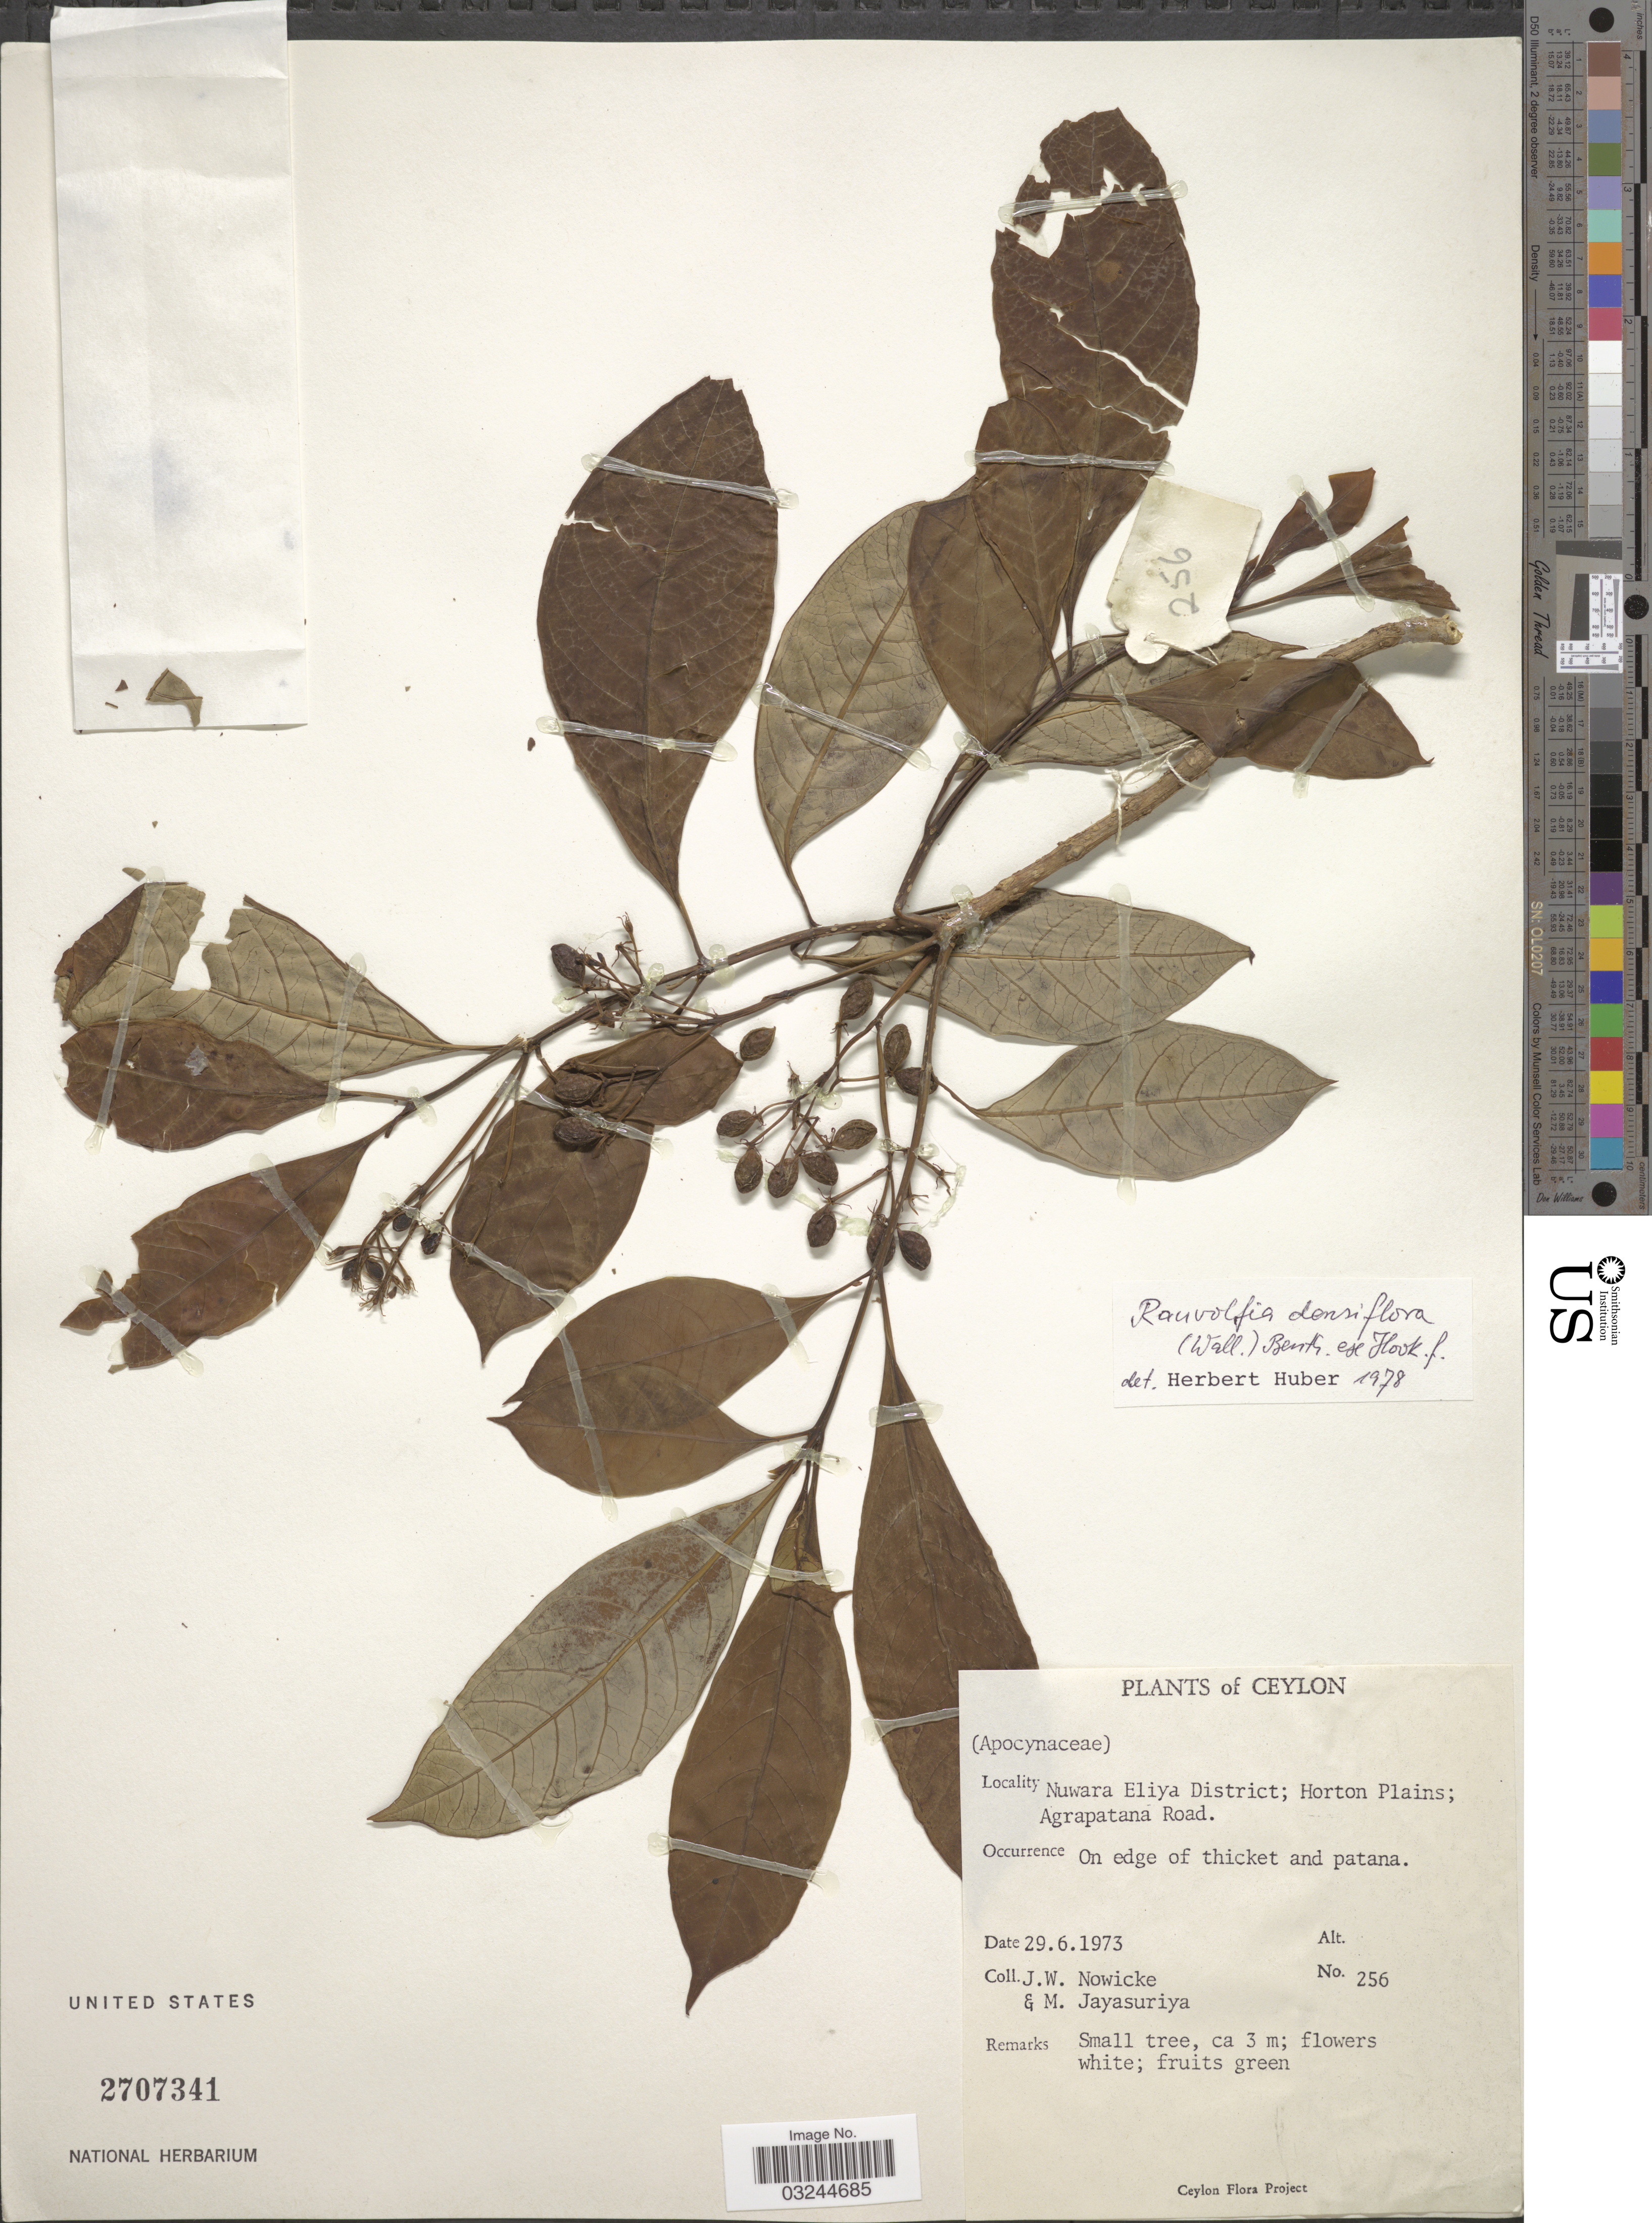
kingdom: Plantae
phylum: Tracheophyta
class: Magnoliopsida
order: Gentianales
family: Apocynaceae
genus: Rauvolfia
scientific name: Rauvolfia densiflora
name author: (Wall.) Benth. ex Hook. f.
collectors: J. W. Nowicke & M. Jayasuriya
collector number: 256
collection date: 1973-06-29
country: Sri Lanka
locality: Ceylon. Nuwara Eliya District; Horton Plains; Agrapatana Road.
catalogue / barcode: US 2707341